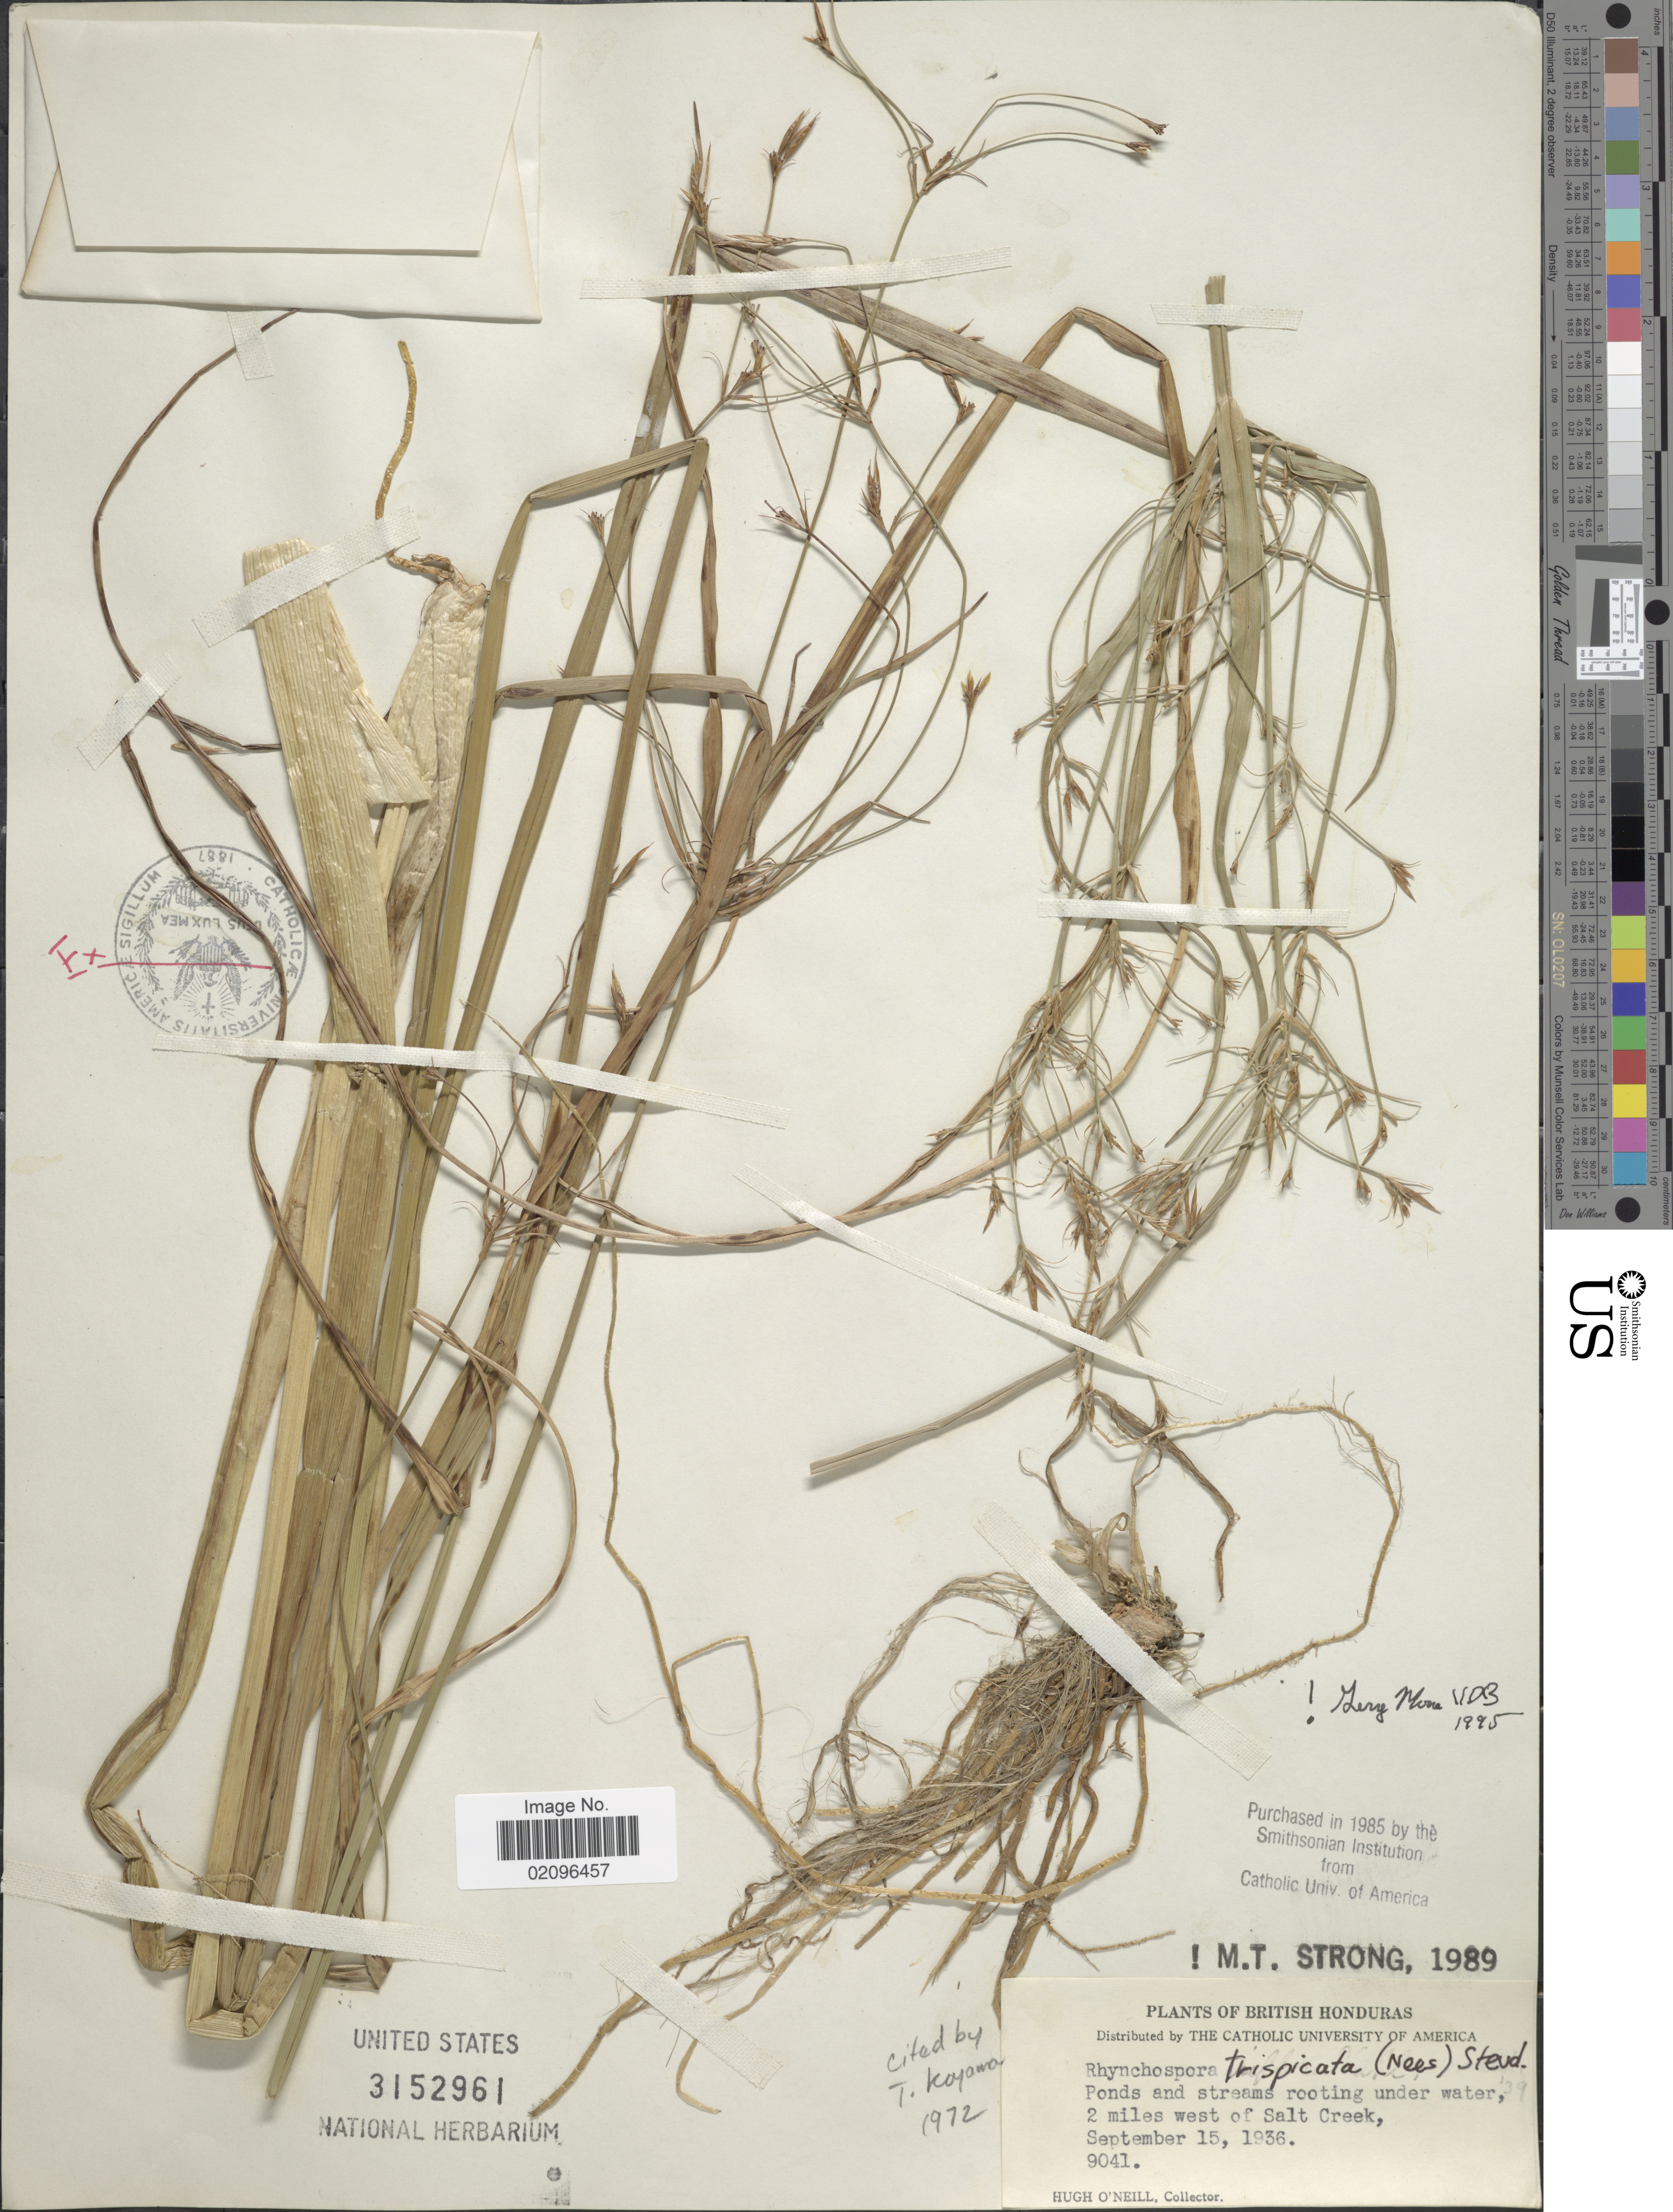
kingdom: Plantae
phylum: Tracheophyta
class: Liliopsida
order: Poales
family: Cyperaceae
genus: Rhynchospora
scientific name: Rhynchospora trispicata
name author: (Nees) Schrad. ex Steud.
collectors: H. O'Neill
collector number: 9041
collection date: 1936-09-15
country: Belize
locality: British Honduras. Ponds and streams rooting under waterm 2 miles west of Salt Creek.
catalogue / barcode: US 3152961